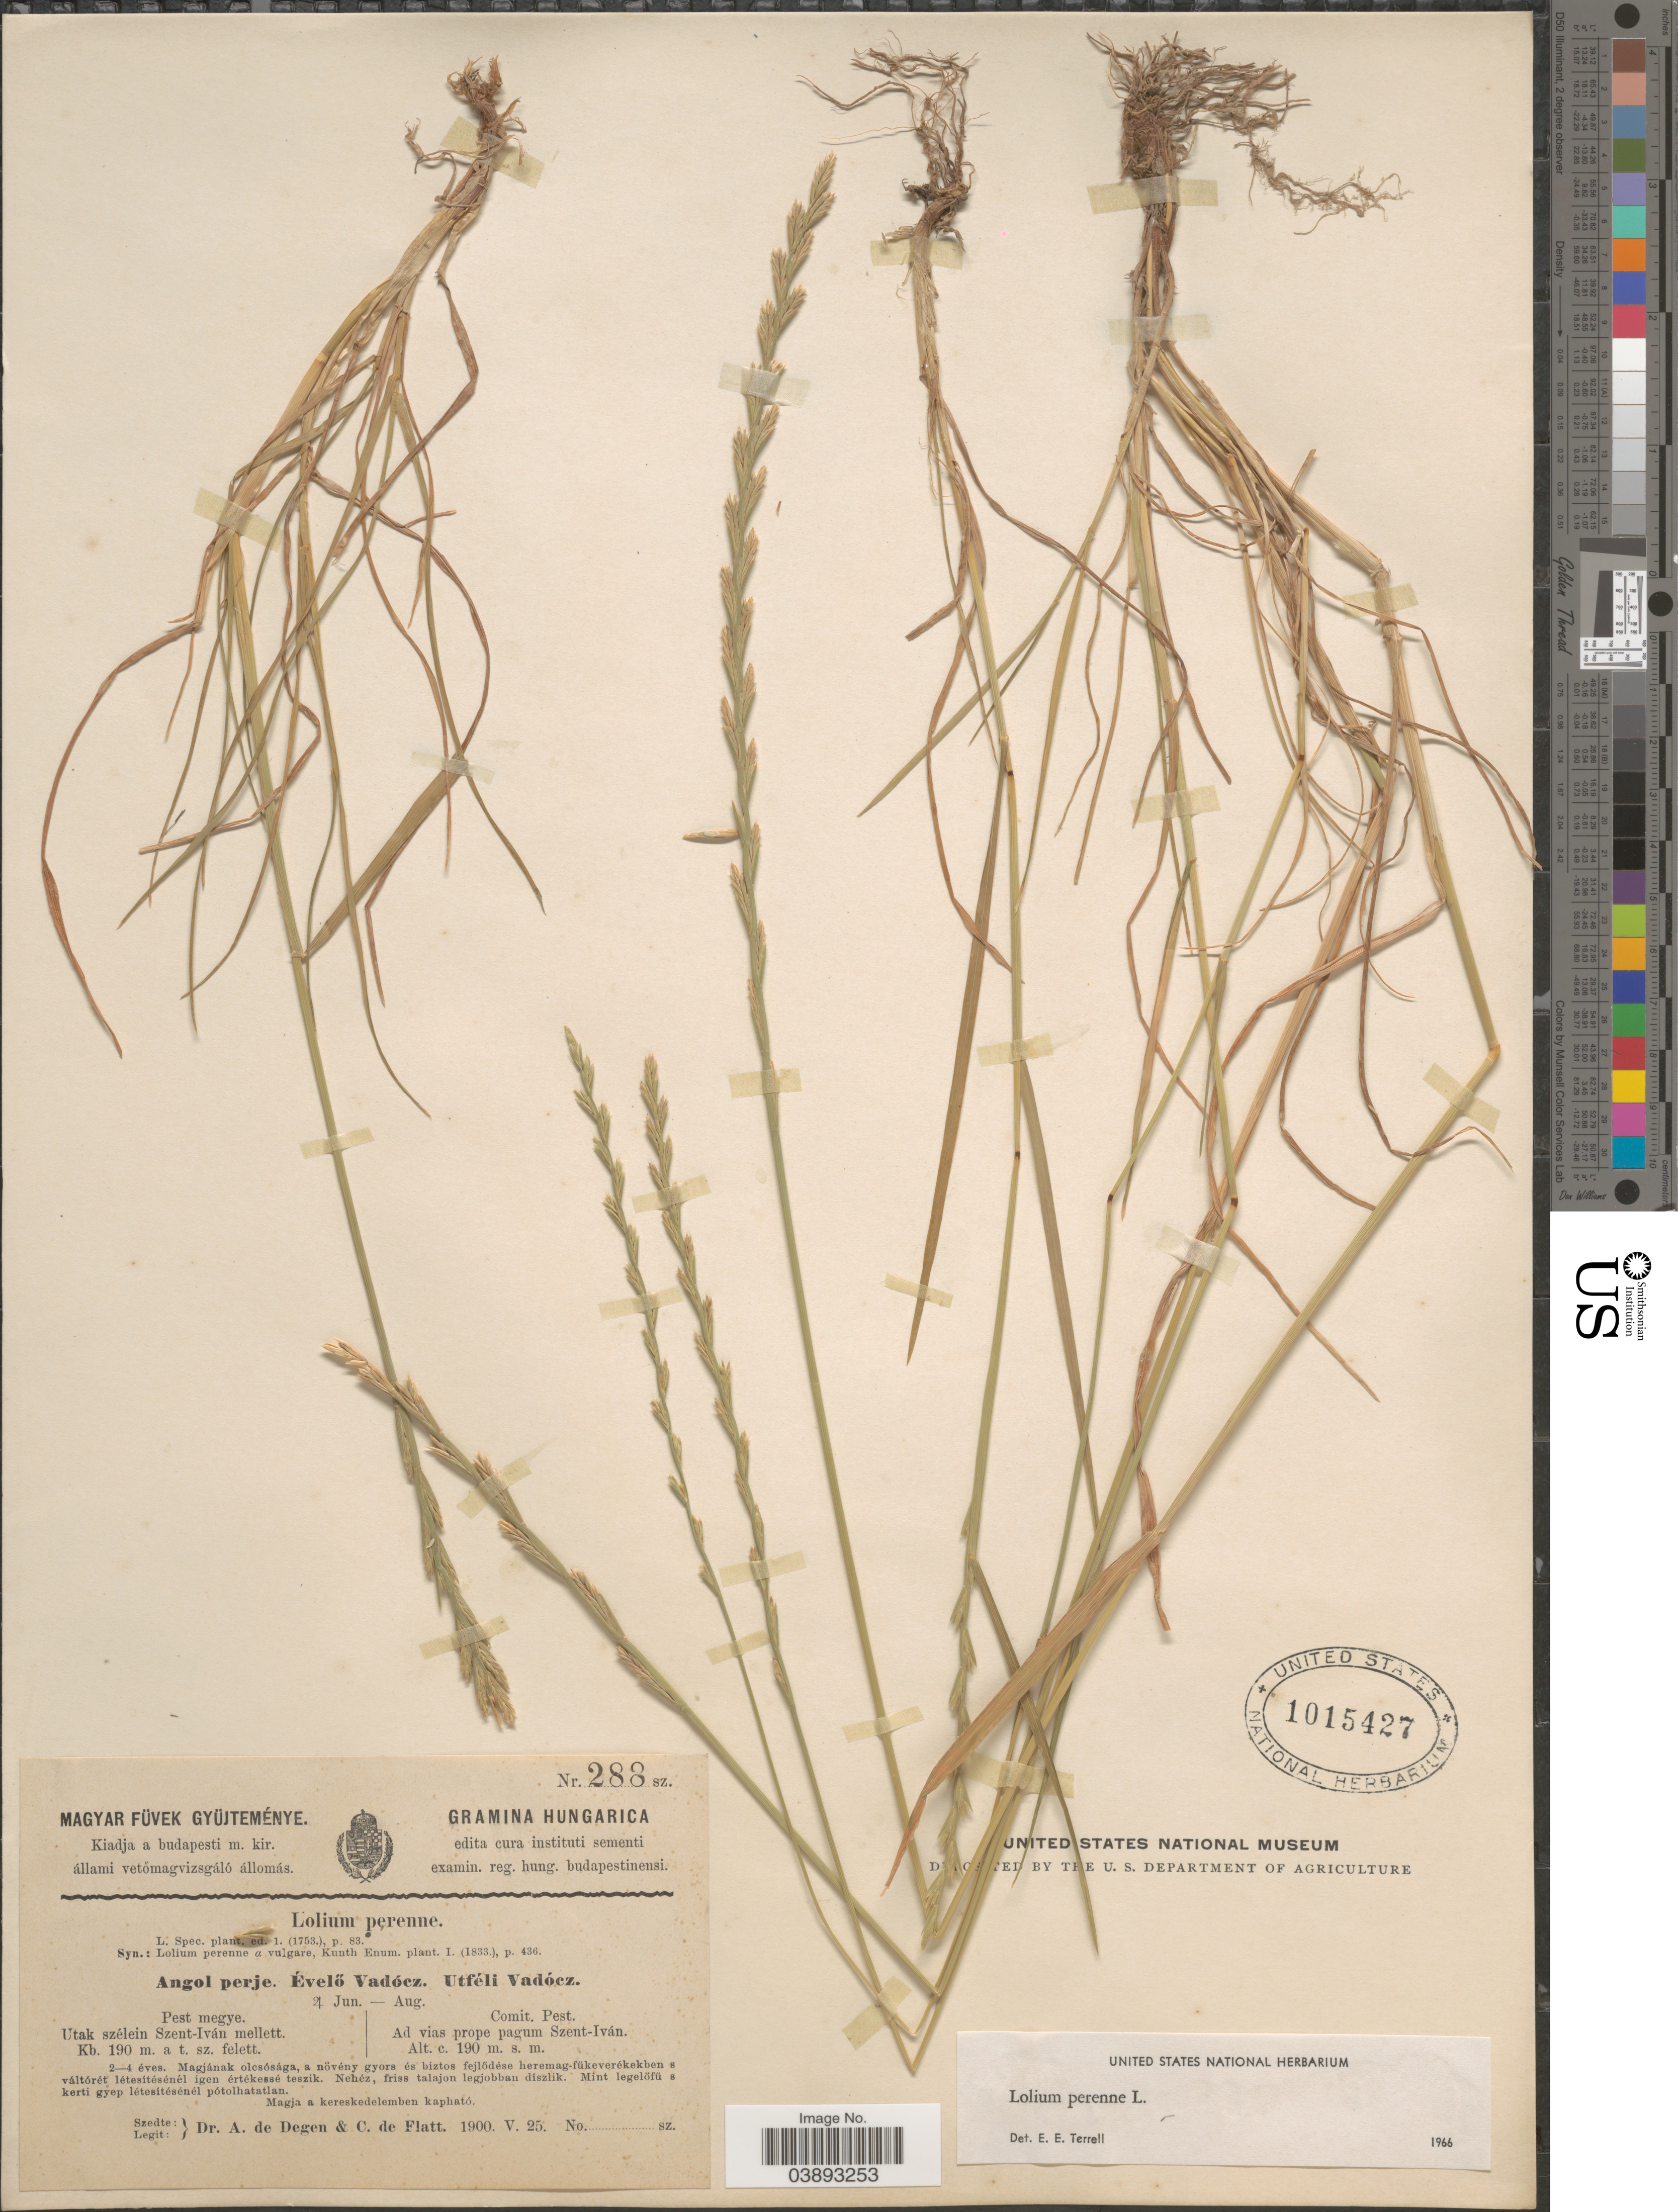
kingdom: Plantae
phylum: Tracheophyta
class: Liliopsida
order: Poales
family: Poaceae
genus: Lolium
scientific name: Lolium perenne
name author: L.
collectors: A. Degen & C. de Flatt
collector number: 288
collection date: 1900-05-25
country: Hungary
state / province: Pest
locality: Comit. Pest. Ad vias prope pagum Szent-Iván.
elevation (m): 190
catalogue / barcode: US 1015427